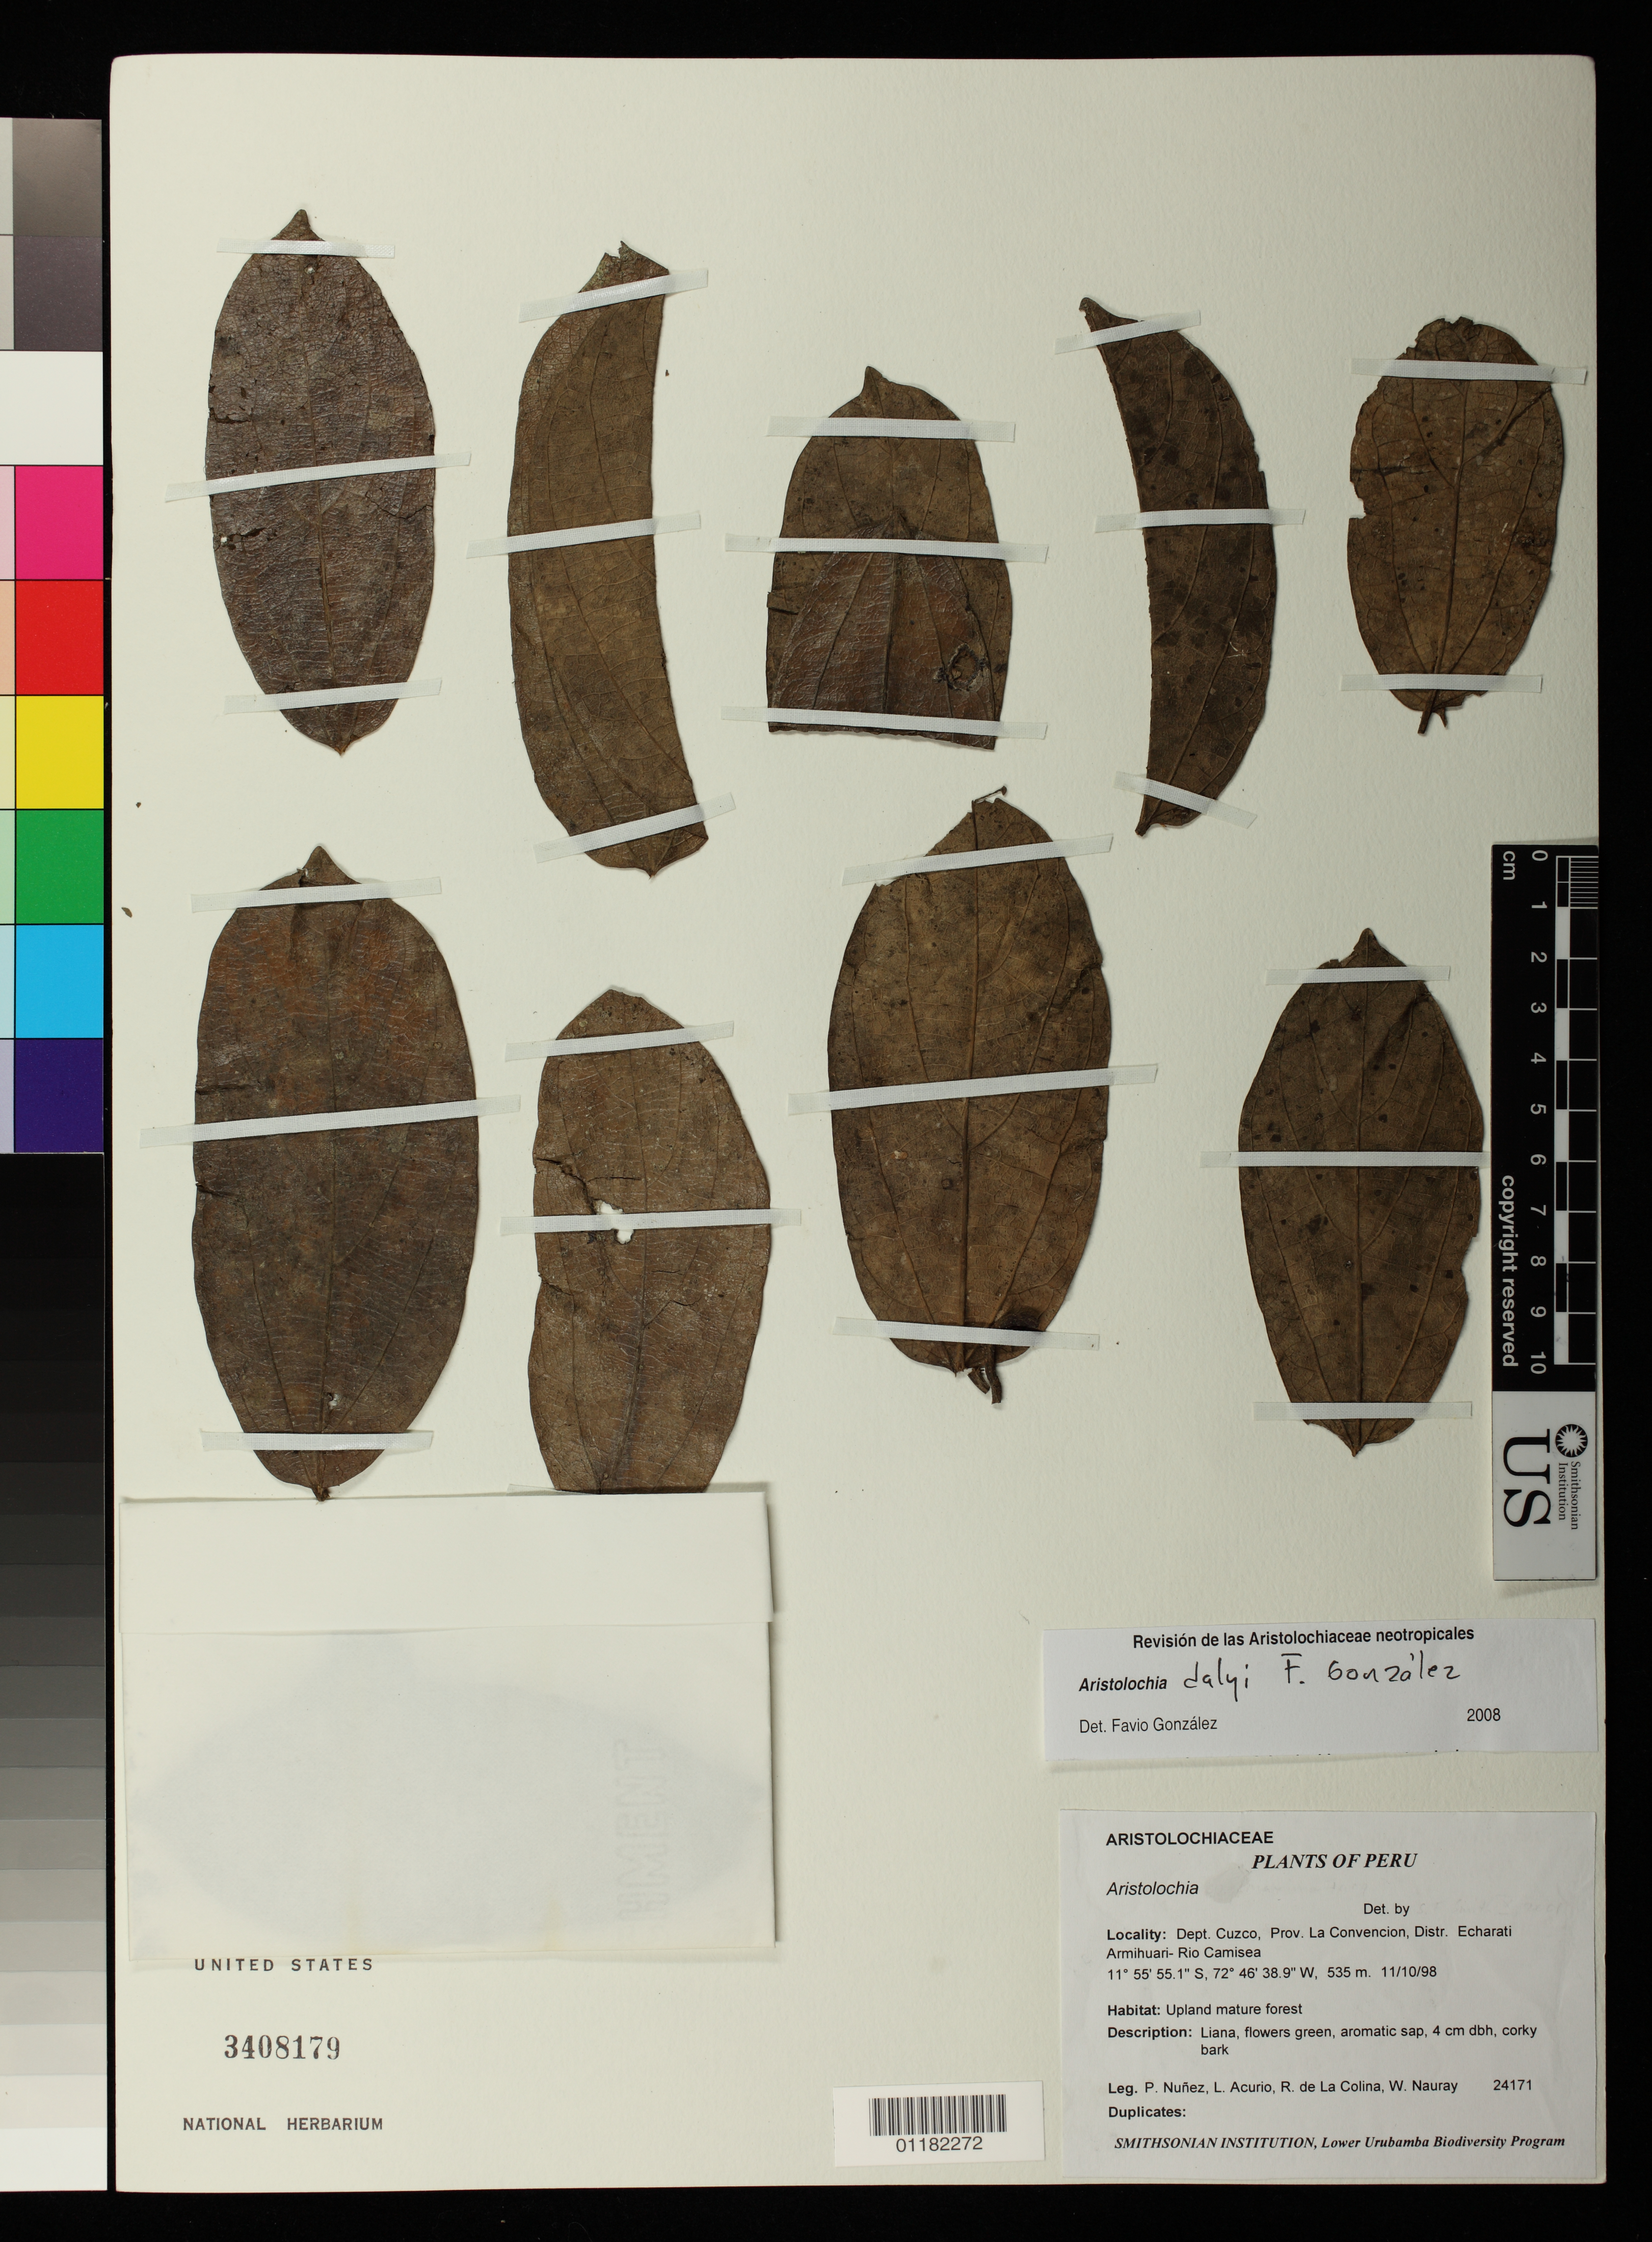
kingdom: Plantae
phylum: Tracheophyta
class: Magnoliopsida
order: Piperales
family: Aristolochiaceae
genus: Aristolochia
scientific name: Aristolochia dalyi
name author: F. González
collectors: P. Nuñez V., L. Acurio, R. Colina & N. Nauray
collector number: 24171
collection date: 1998-11-10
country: Peru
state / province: Cusco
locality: Prov. La Convencion, Distr. Echarati Armihuari-Rio Camisea, Upland mature forest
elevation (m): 535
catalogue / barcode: US 3408179